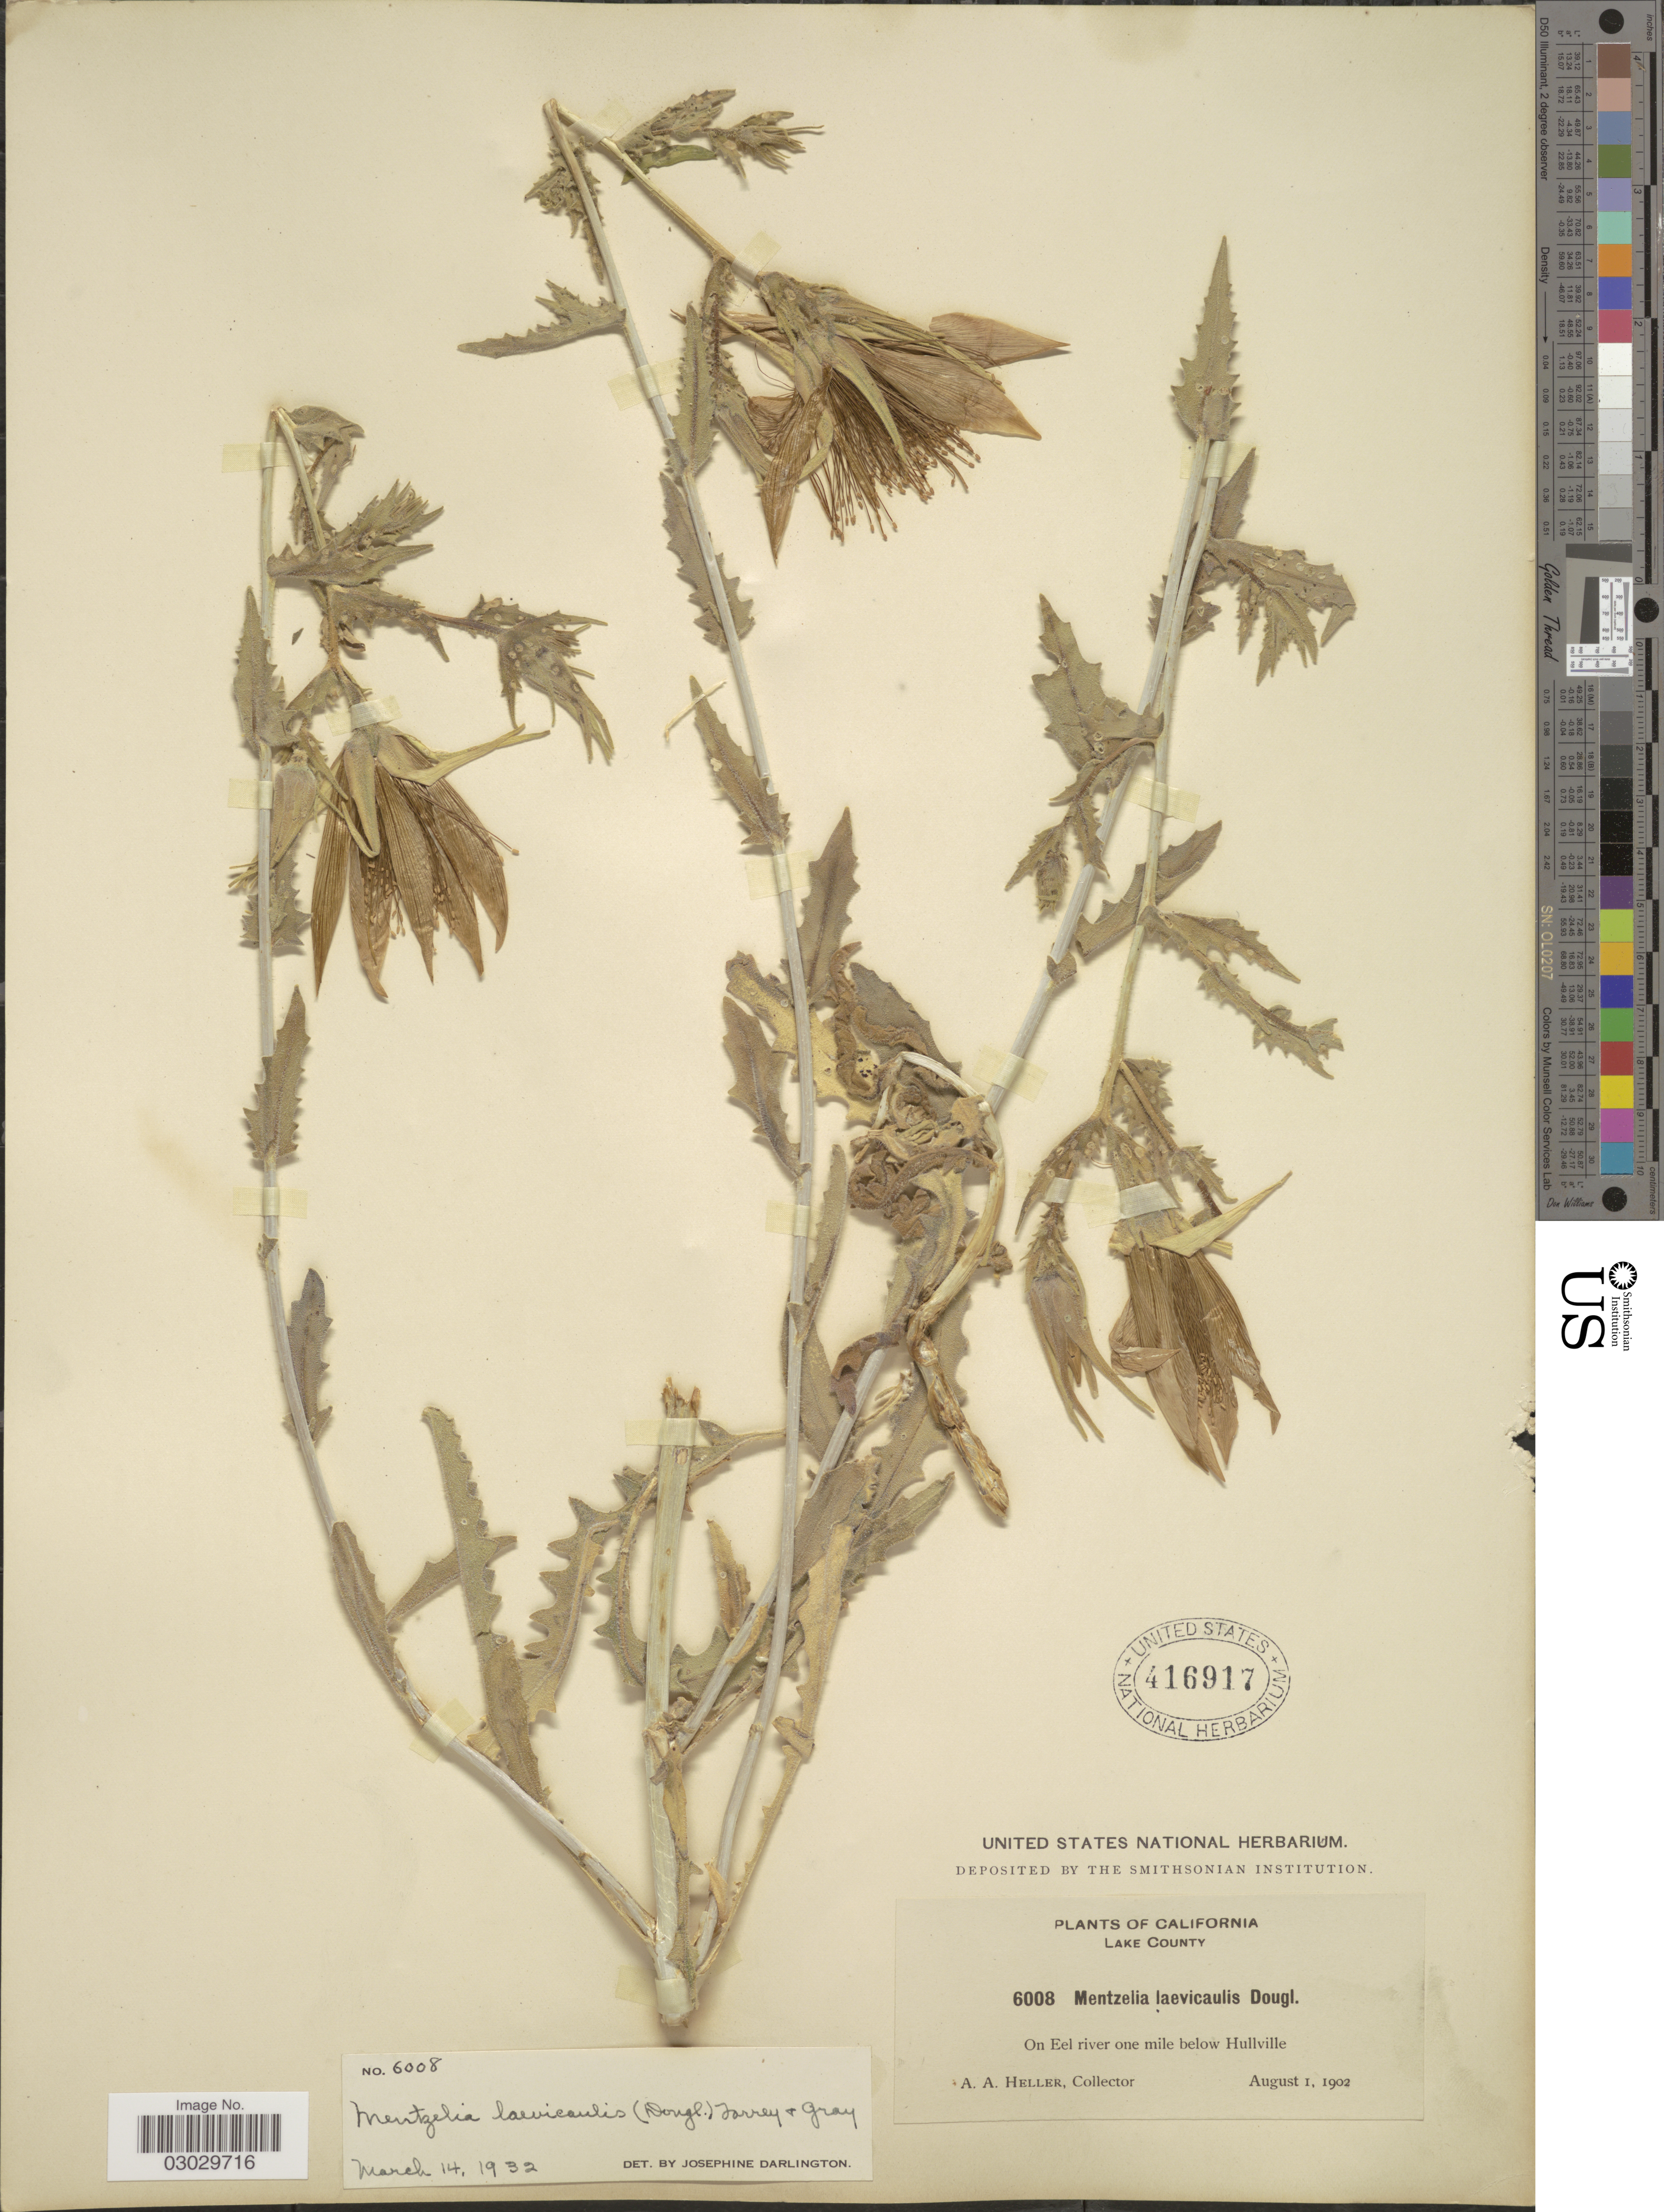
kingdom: Plantae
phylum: Tracheophyta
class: Magnoliopsida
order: Cornales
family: Loasaceae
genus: Mentzelia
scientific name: Mentzelia laevicaulis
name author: (Douglas ex Hook.) Torr. & A. Gray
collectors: A. A. Heller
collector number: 6008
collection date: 1902-08-01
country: United States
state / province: California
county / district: Lake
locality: Lake County. On Eel river one mile below Hullville.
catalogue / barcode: US 416917